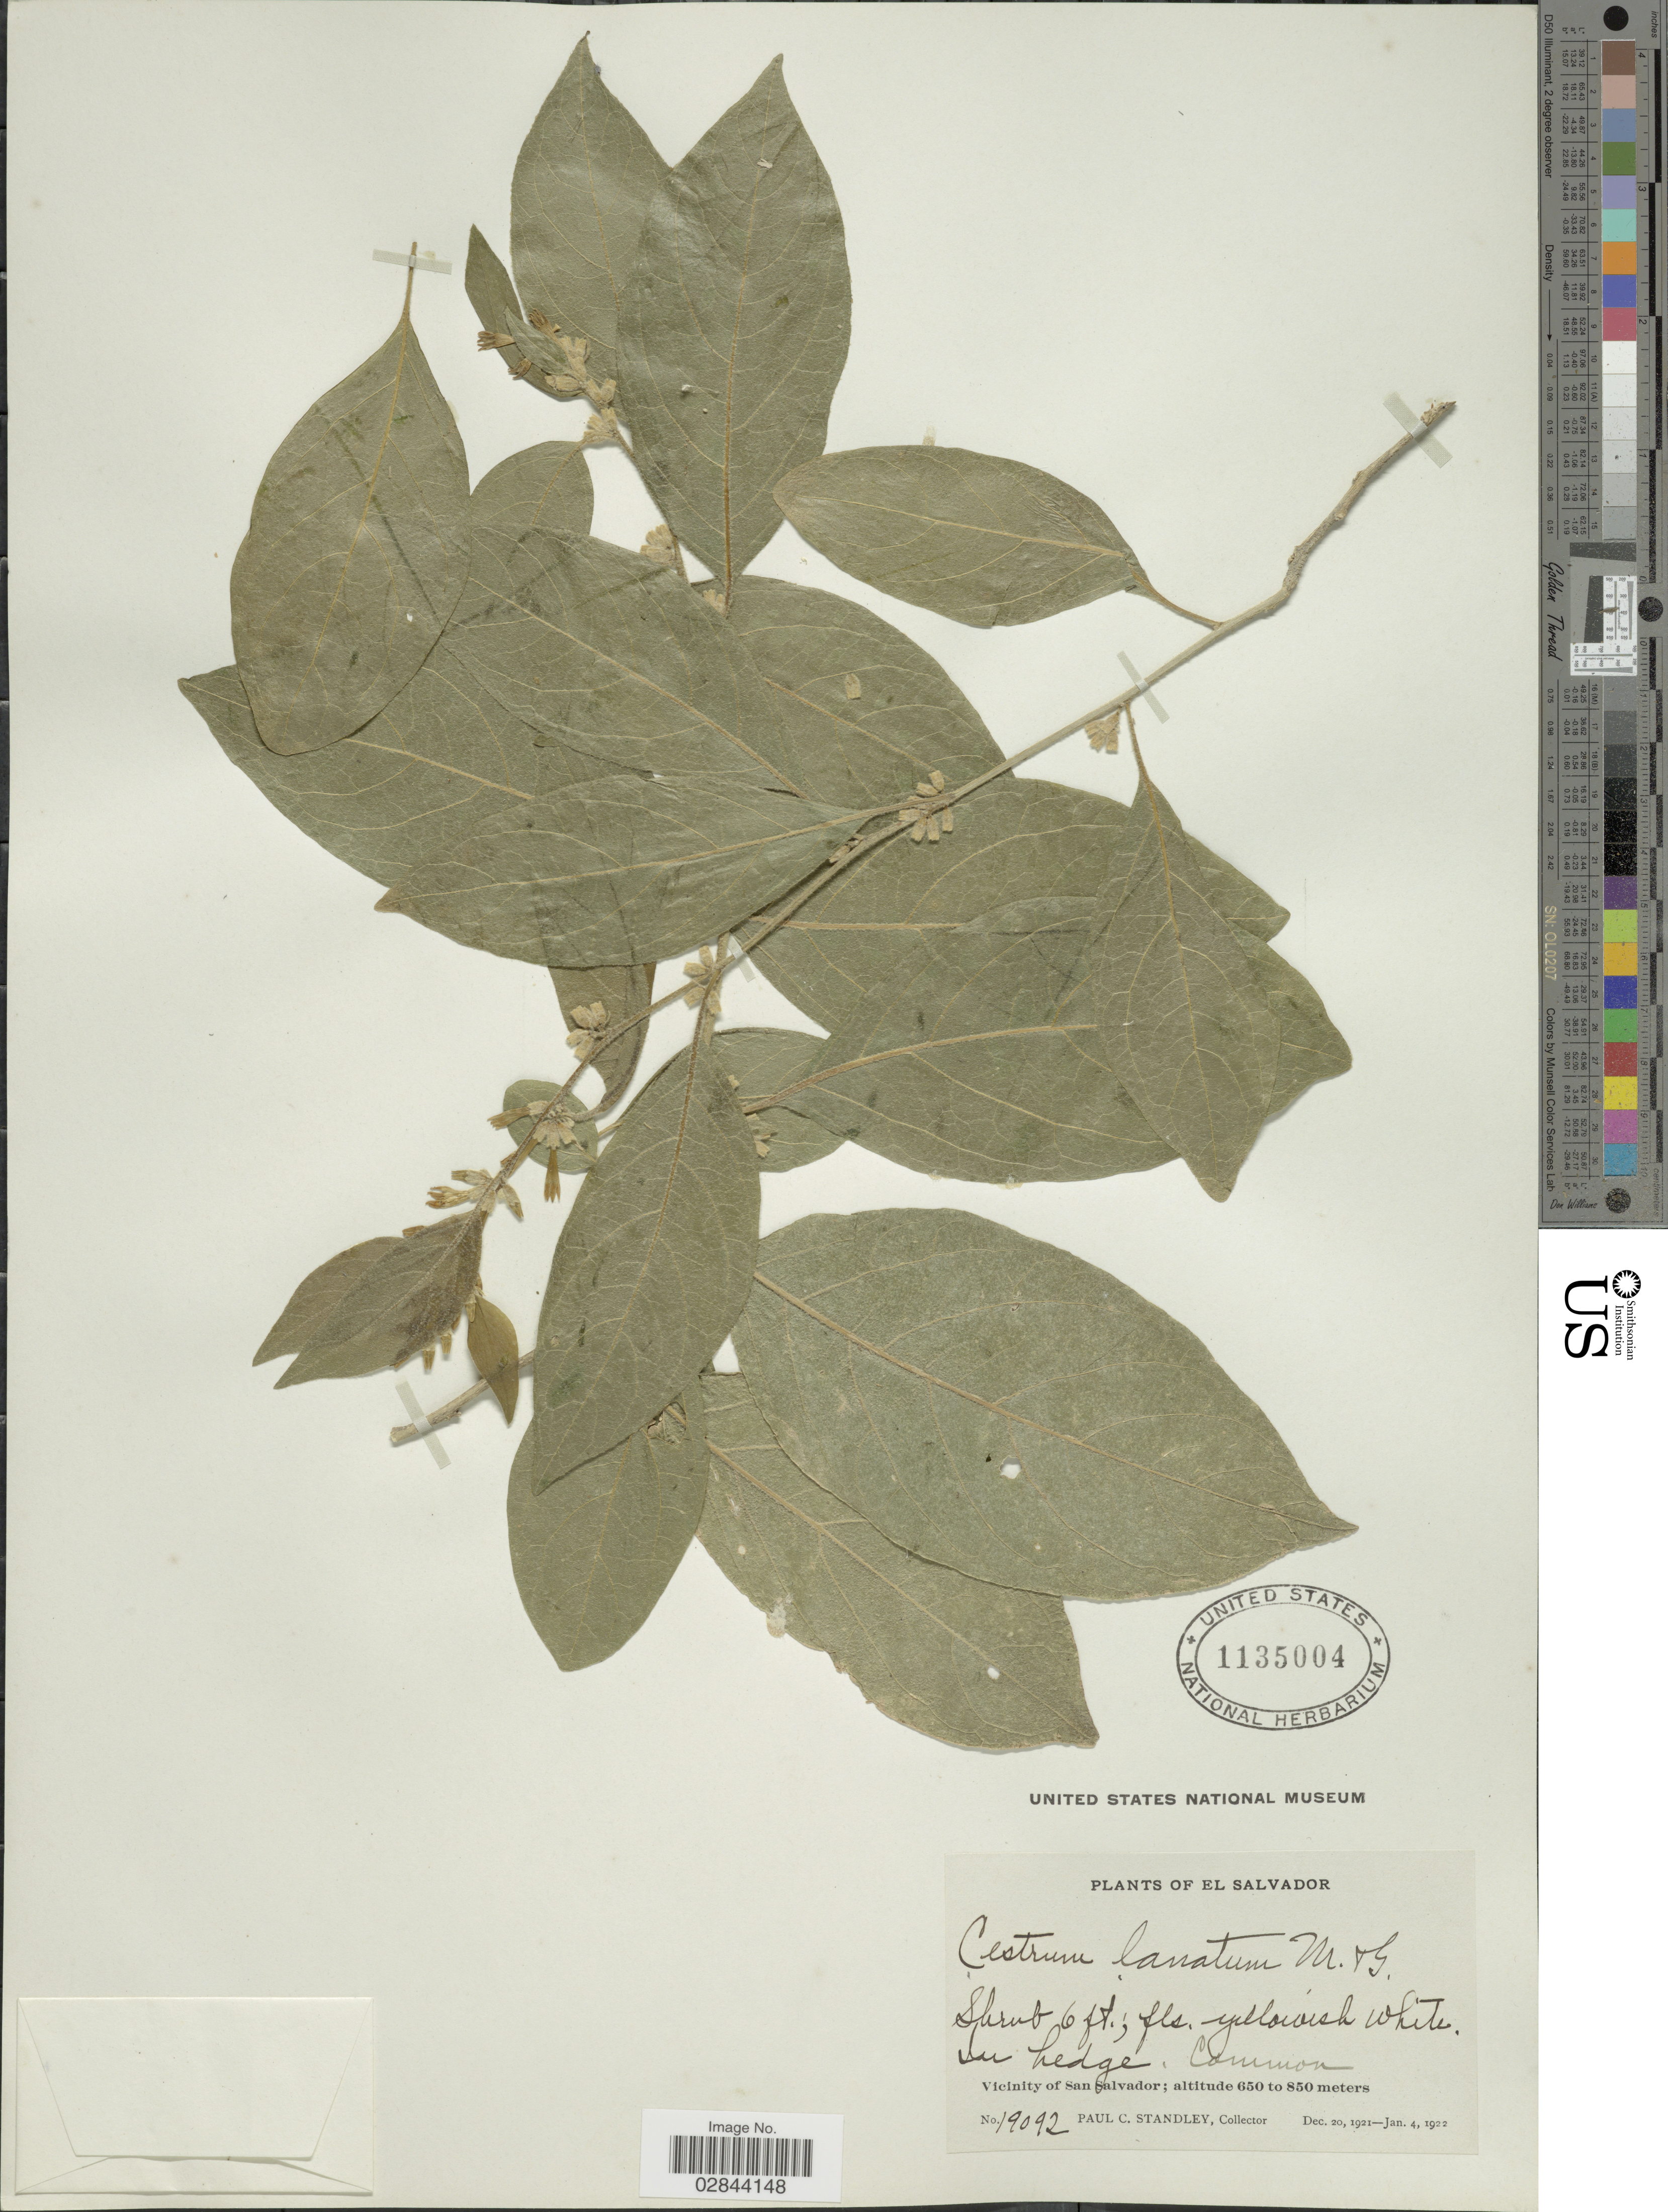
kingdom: Plantae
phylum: Tracheophyta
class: Magnoliopsida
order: Solanales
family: Solanaceae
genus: Cestrum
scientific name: Cestrum lanatum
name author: M. Martens & Galeotti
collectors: P. C. Standley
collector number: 19092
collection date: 1921-12-20/1922-01-04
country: El Salvador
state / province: San Salvador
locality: Vicinity of San Salvador.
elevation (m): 650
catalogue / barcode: US 1135004